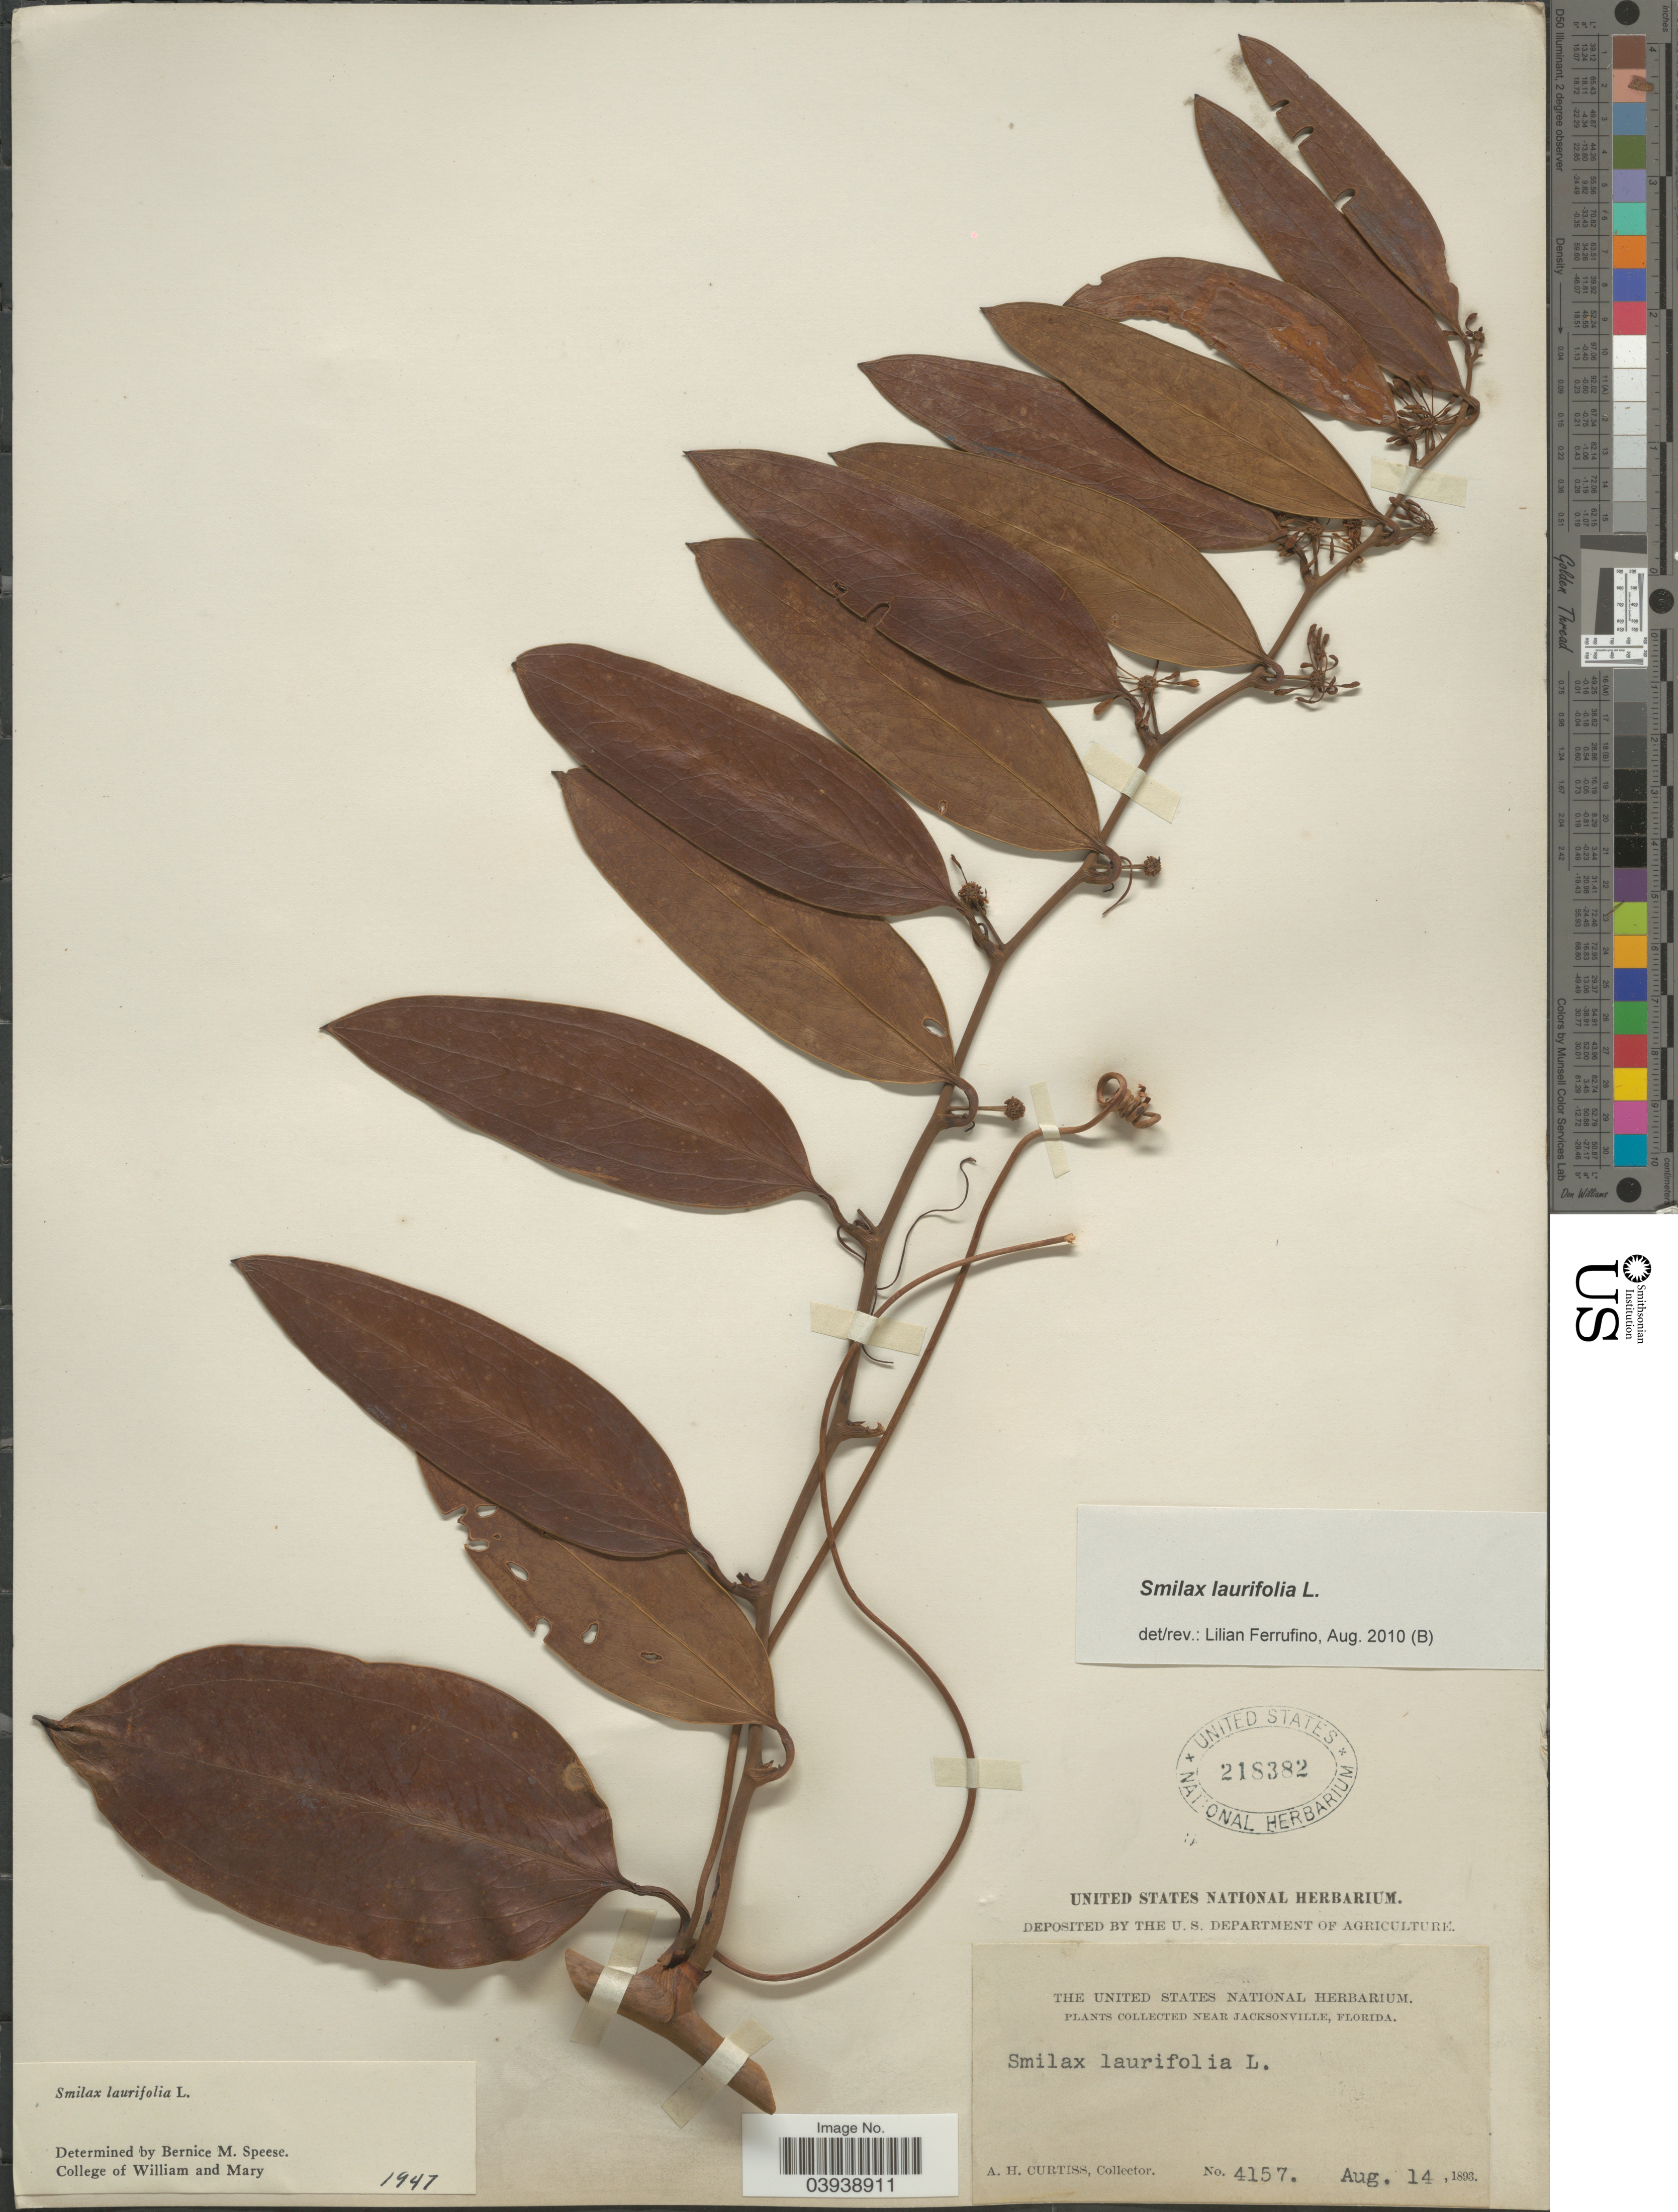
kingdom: Plantae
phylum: Tracheophyta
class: Liliopsida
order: Liliales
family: Smilacaceae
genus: Smilax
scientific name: Smilax laurifolia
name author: L.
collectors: A. H. Curtiss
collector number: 4157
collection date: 1893-08-14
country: United States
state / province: Florida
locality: Near Jacksonville.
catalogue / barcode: US 218382